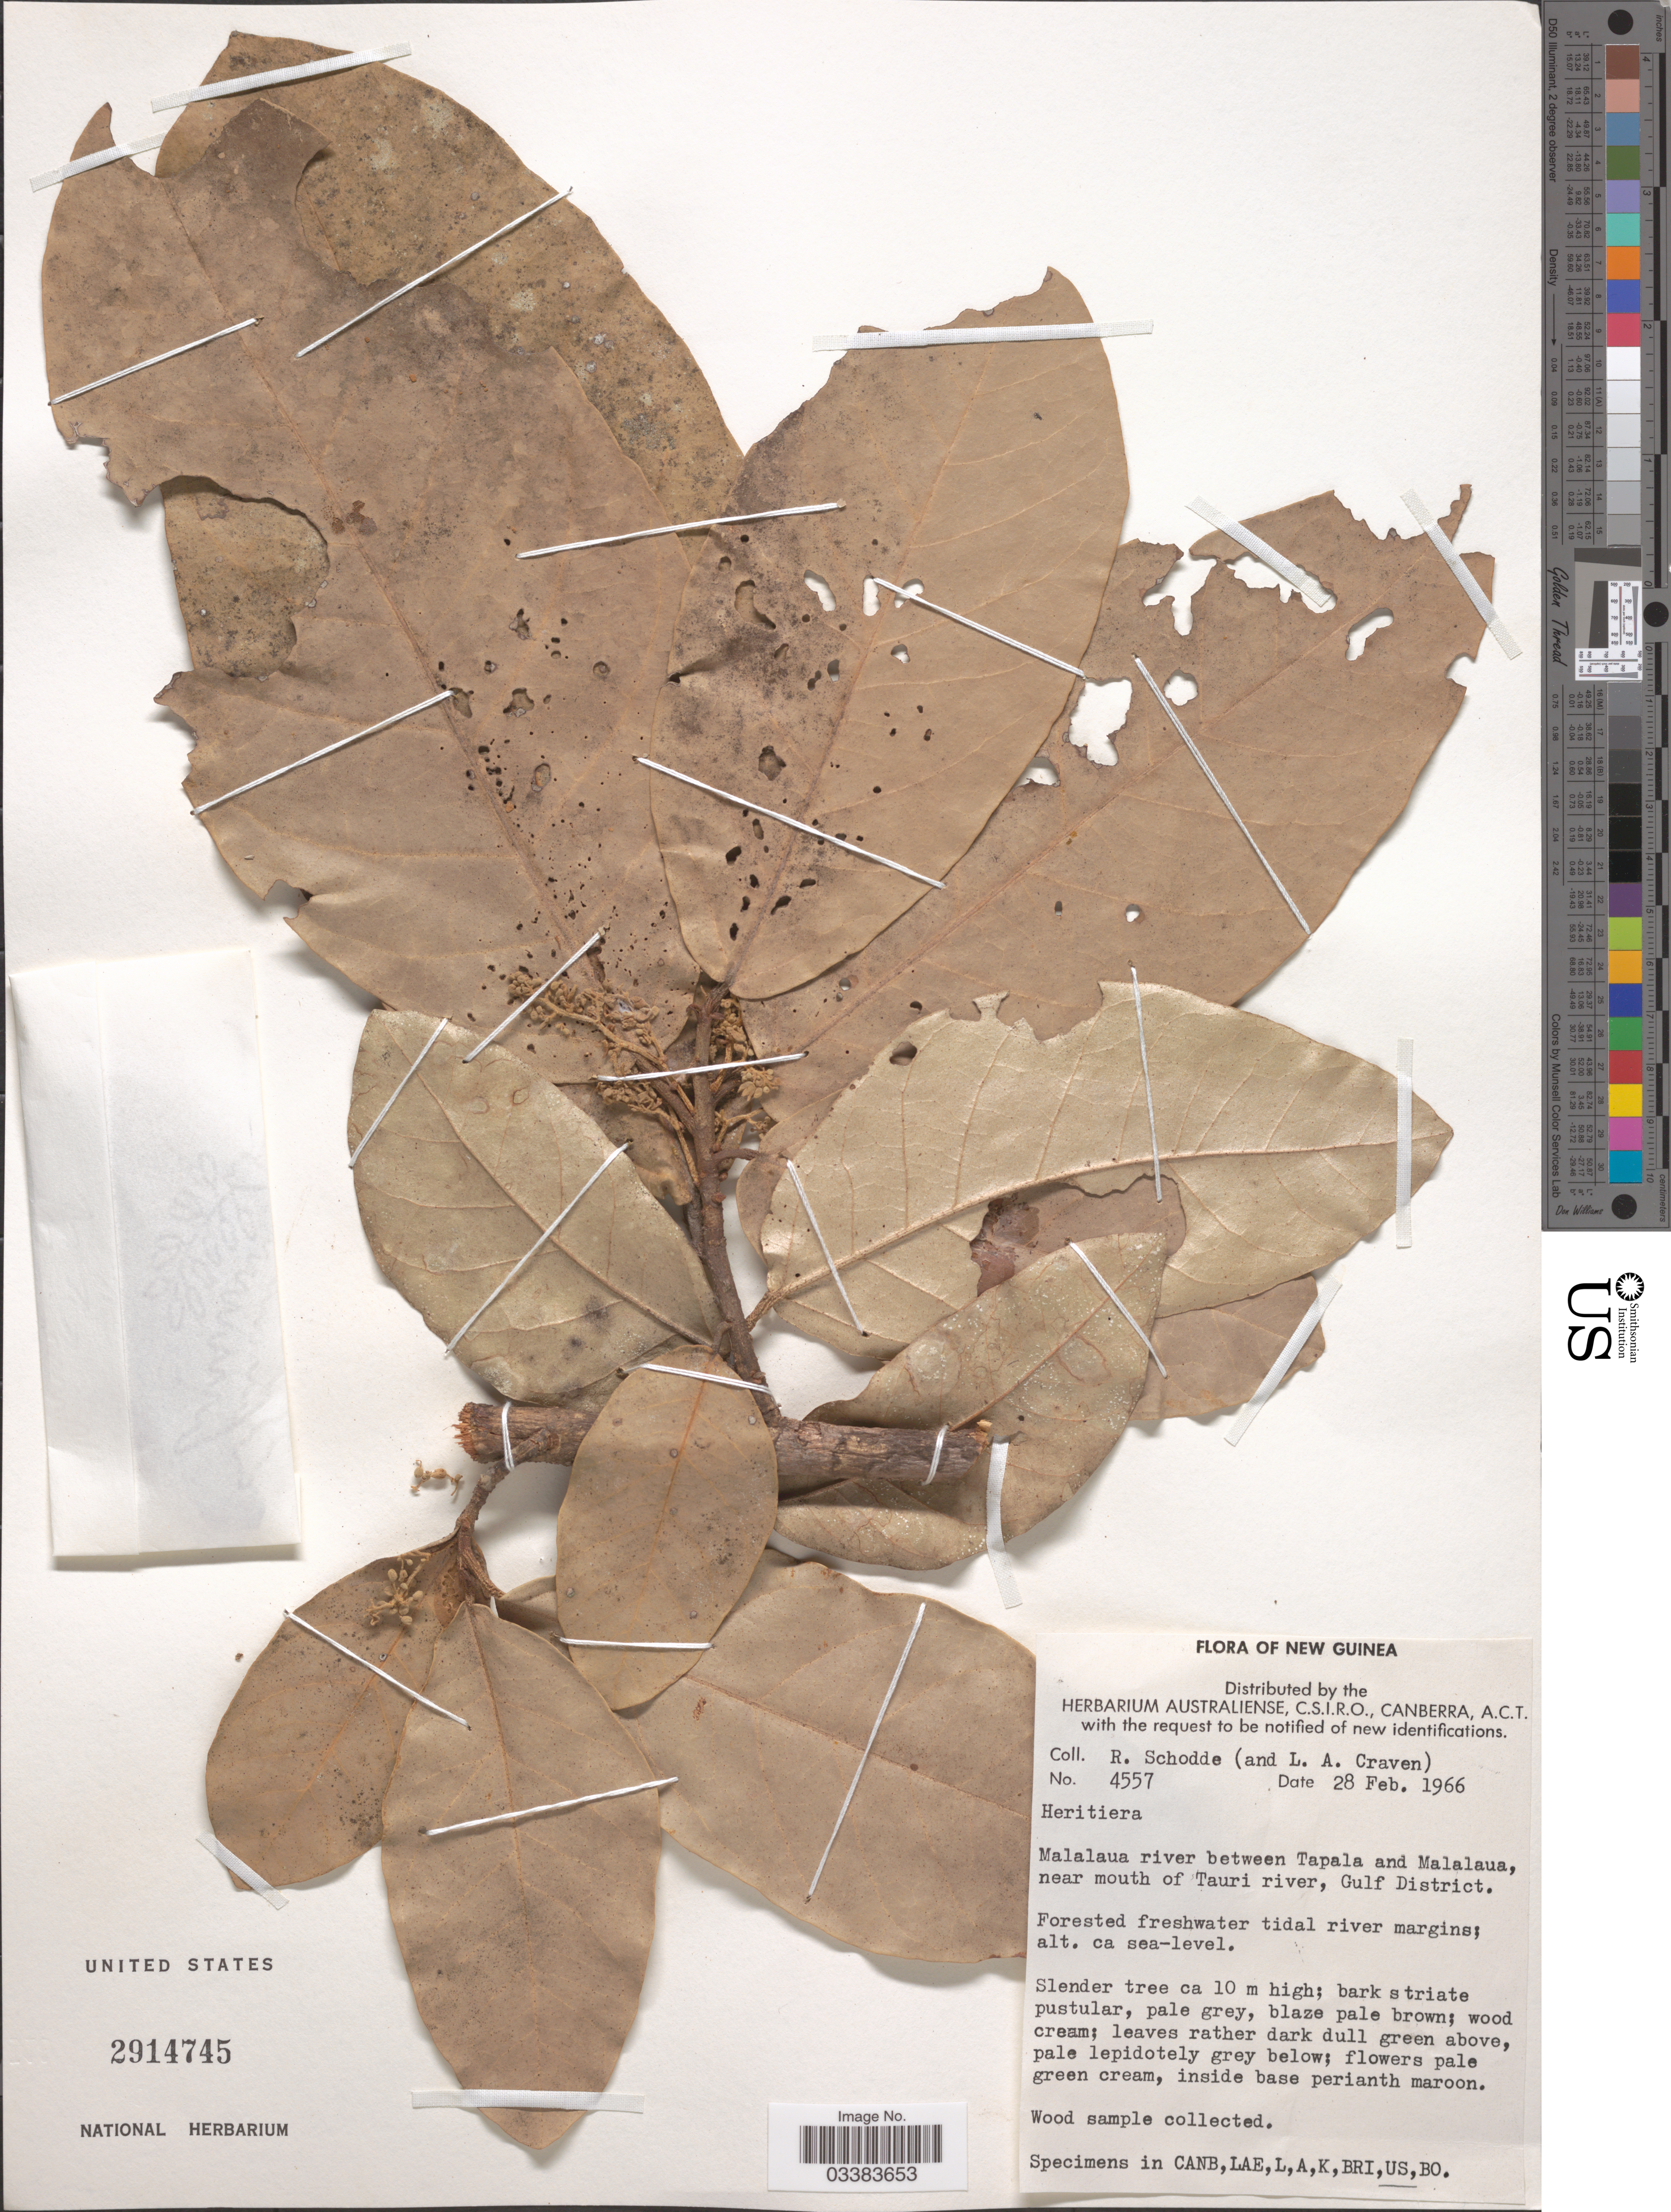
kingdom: Plantae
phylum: Tracheophyta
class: Magnoliopsida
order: Malvales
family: Malvaceae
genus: Heritiera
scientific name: Heritiera littoralis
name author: Aiton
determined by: Dorr, L. J., (BOT), Smithsonian Institution - National Museum of Natural History (UNITED STATES)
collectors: R. Schodde & L. A. Craven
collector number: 4557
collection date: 1966-02-28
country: Papua New Guinea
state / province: Gulf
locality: New Guinea. Malalaua river between Tapala and Malalaua, near mouth of Tauri river, Gulf District.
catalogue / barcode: US 2914745